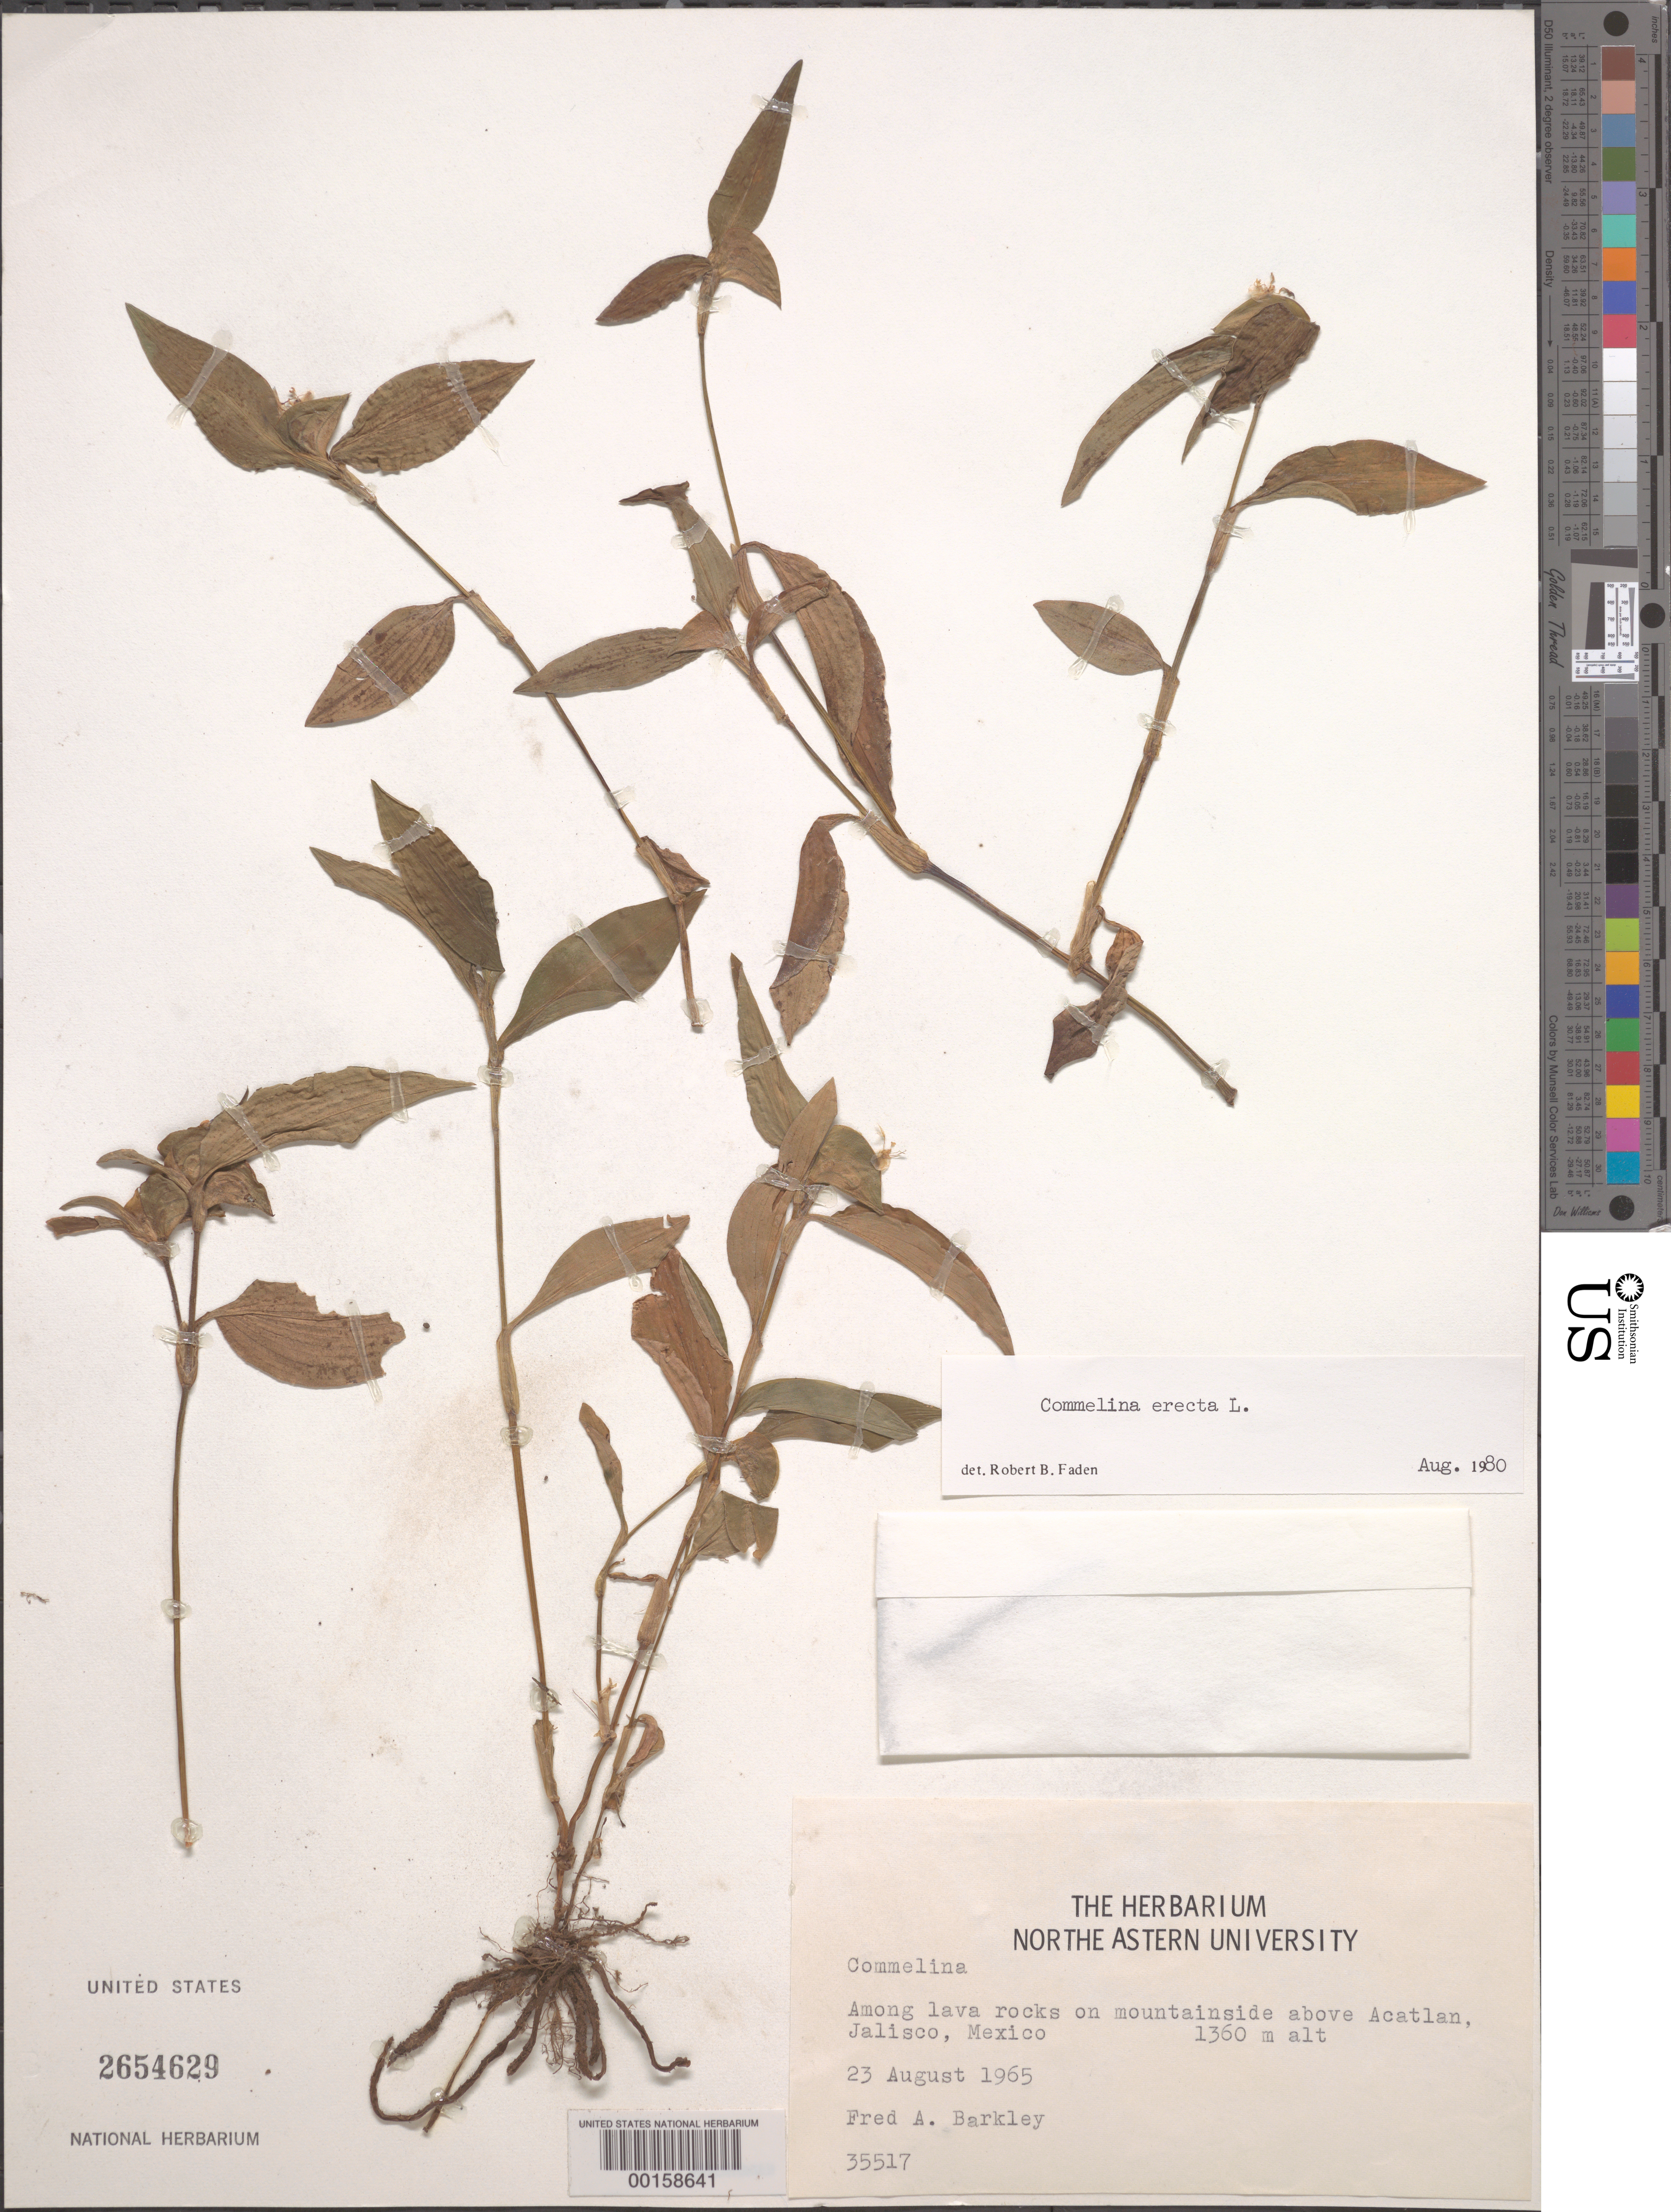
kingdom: Plantae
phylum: Tracheophyta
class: Liliopsida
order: Commelinales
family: Commelinaceae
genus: Commelina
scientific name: Commelina erecta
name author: L.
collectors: F. A. Barkley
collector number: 35517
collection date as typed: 23 Aug 1965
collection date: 1965-08-23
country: Mexico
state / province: Jalisco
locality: Acatlan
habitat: Lava rocks; mountainside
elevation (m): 1360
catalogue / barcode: US 2654629